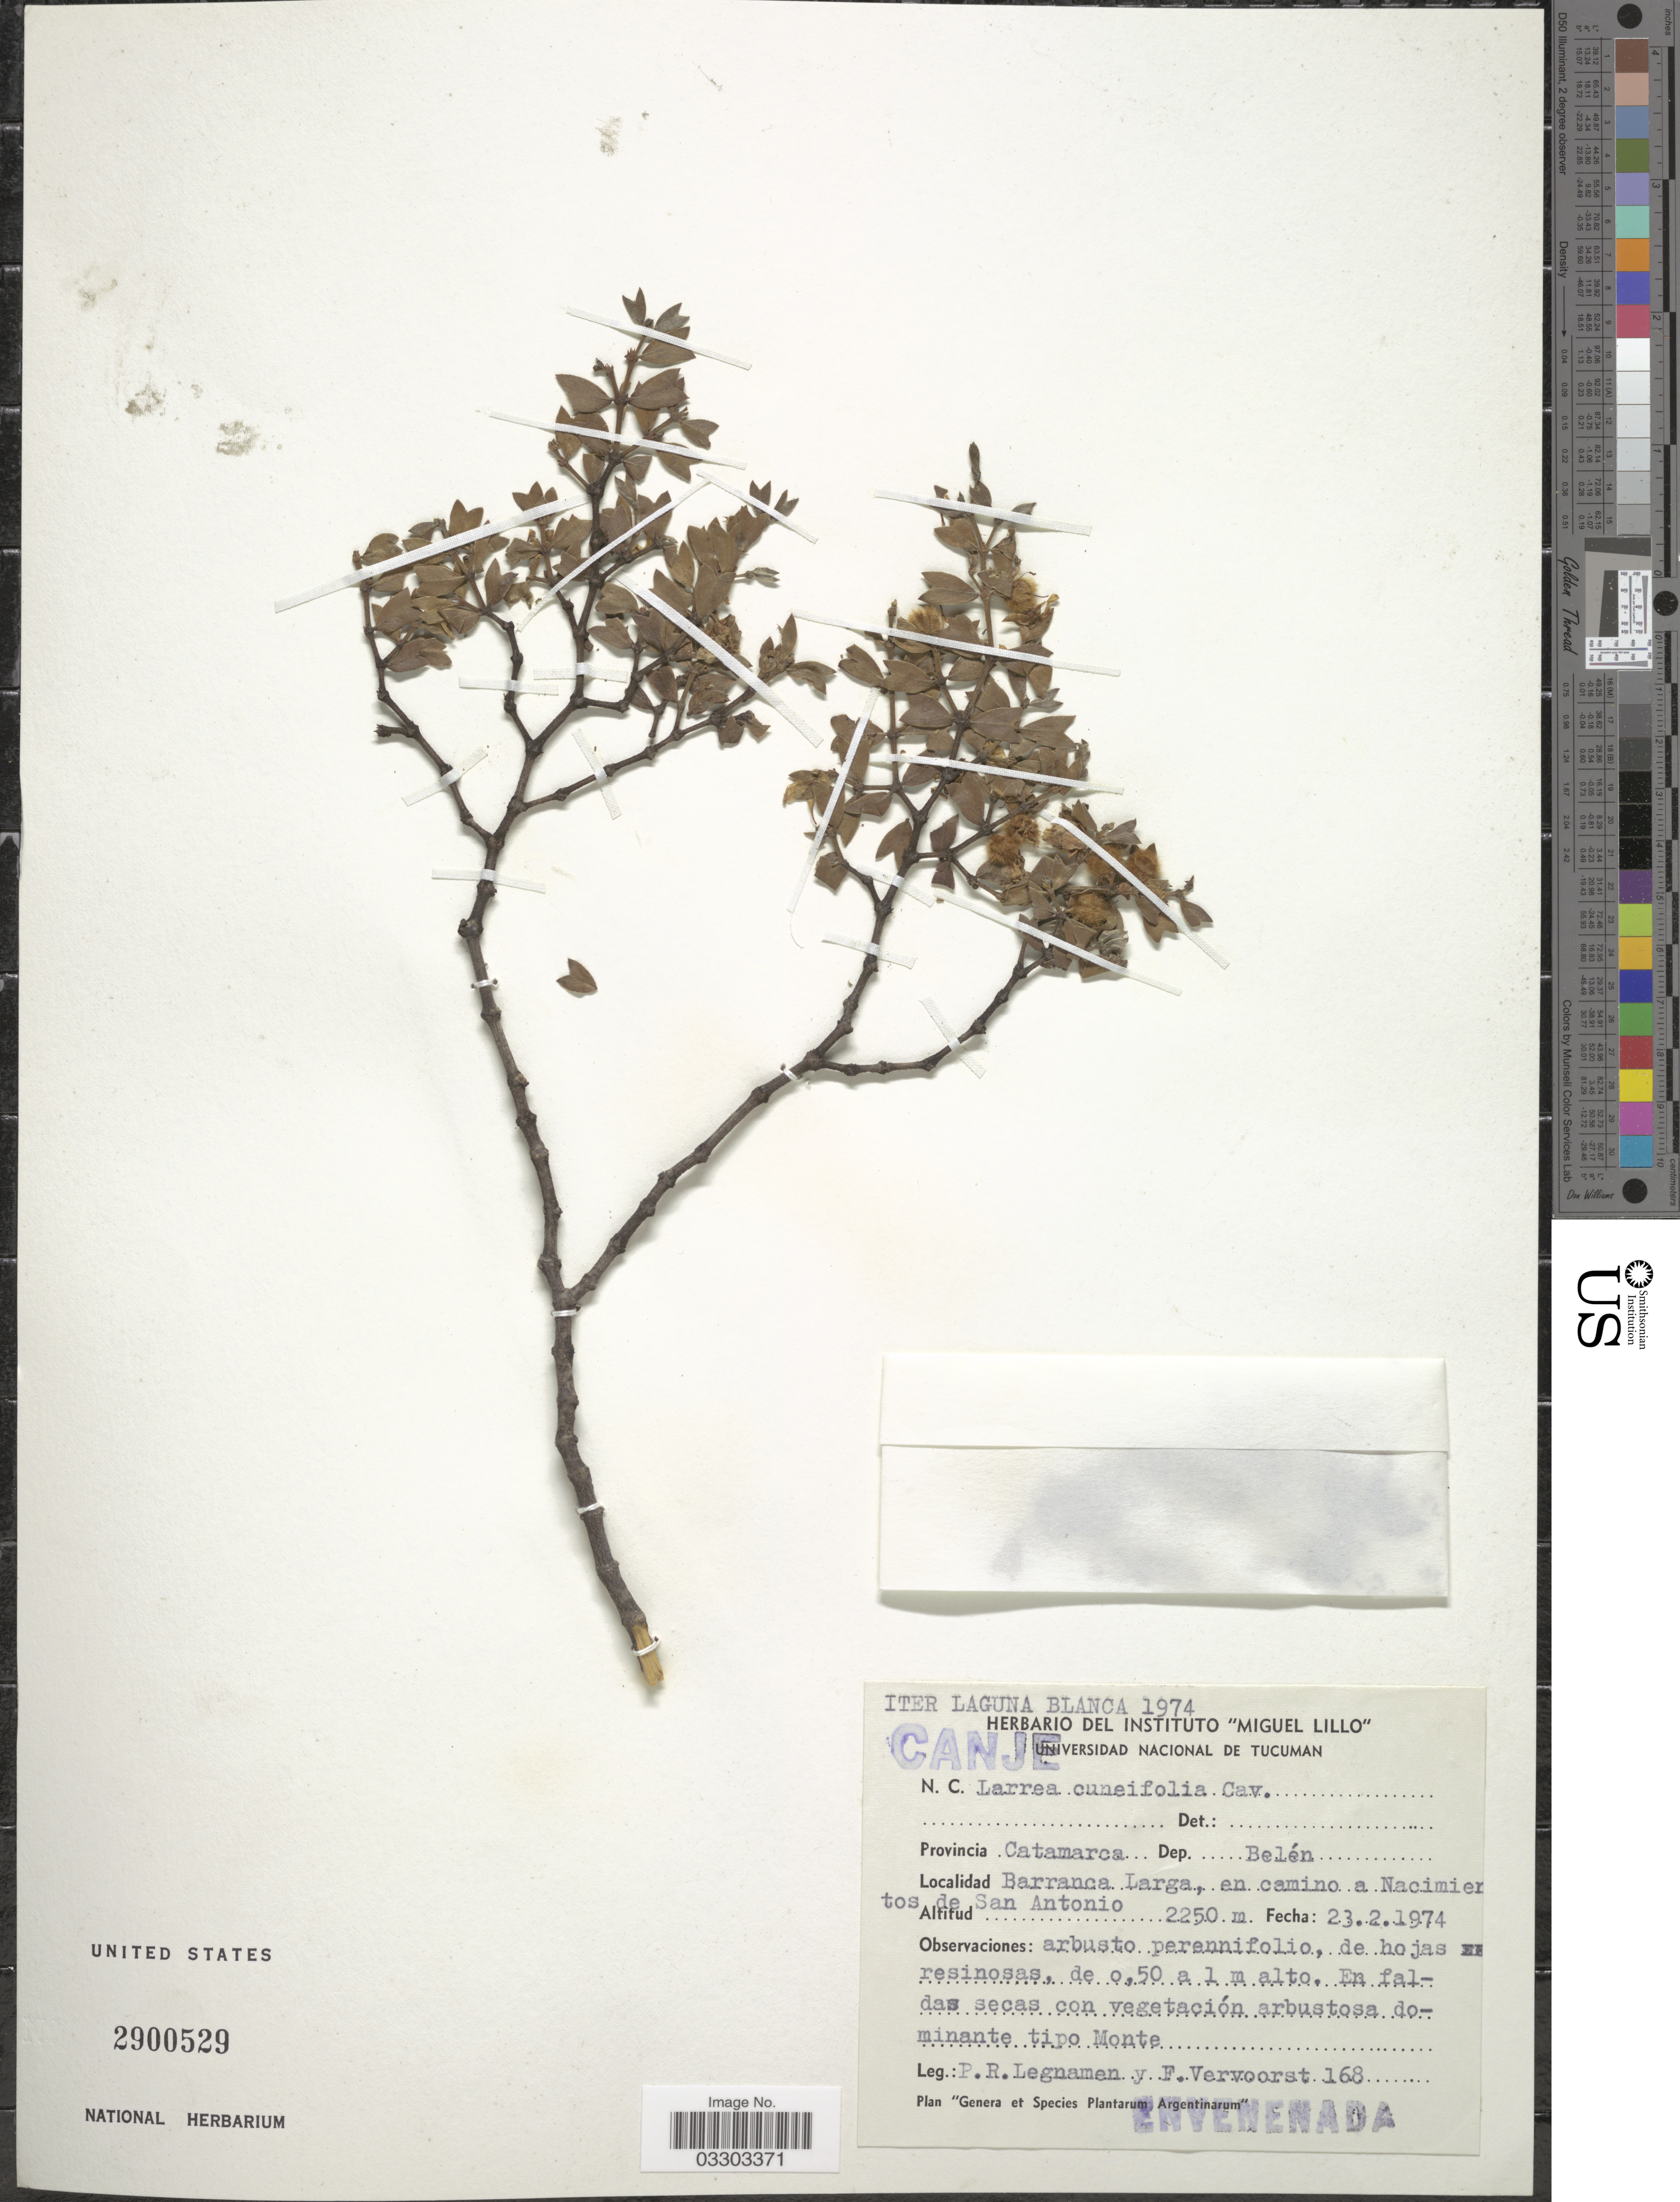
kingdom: Plantae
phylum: Tracheophyta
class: Magnoliopsida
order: Zygophyllales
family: Zygophyllaceae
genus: Larrea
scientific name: Larrea cuneifolia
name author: Cav.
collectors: P. R. Legname & F. Vervoorst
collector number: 168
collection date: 1974-02-23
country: Argentina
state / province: Catamarca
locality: Dep. Belén. Barranca Larga, en camino a Nacimientos de San Antonio.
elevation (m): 2250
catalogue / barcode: US 2900529